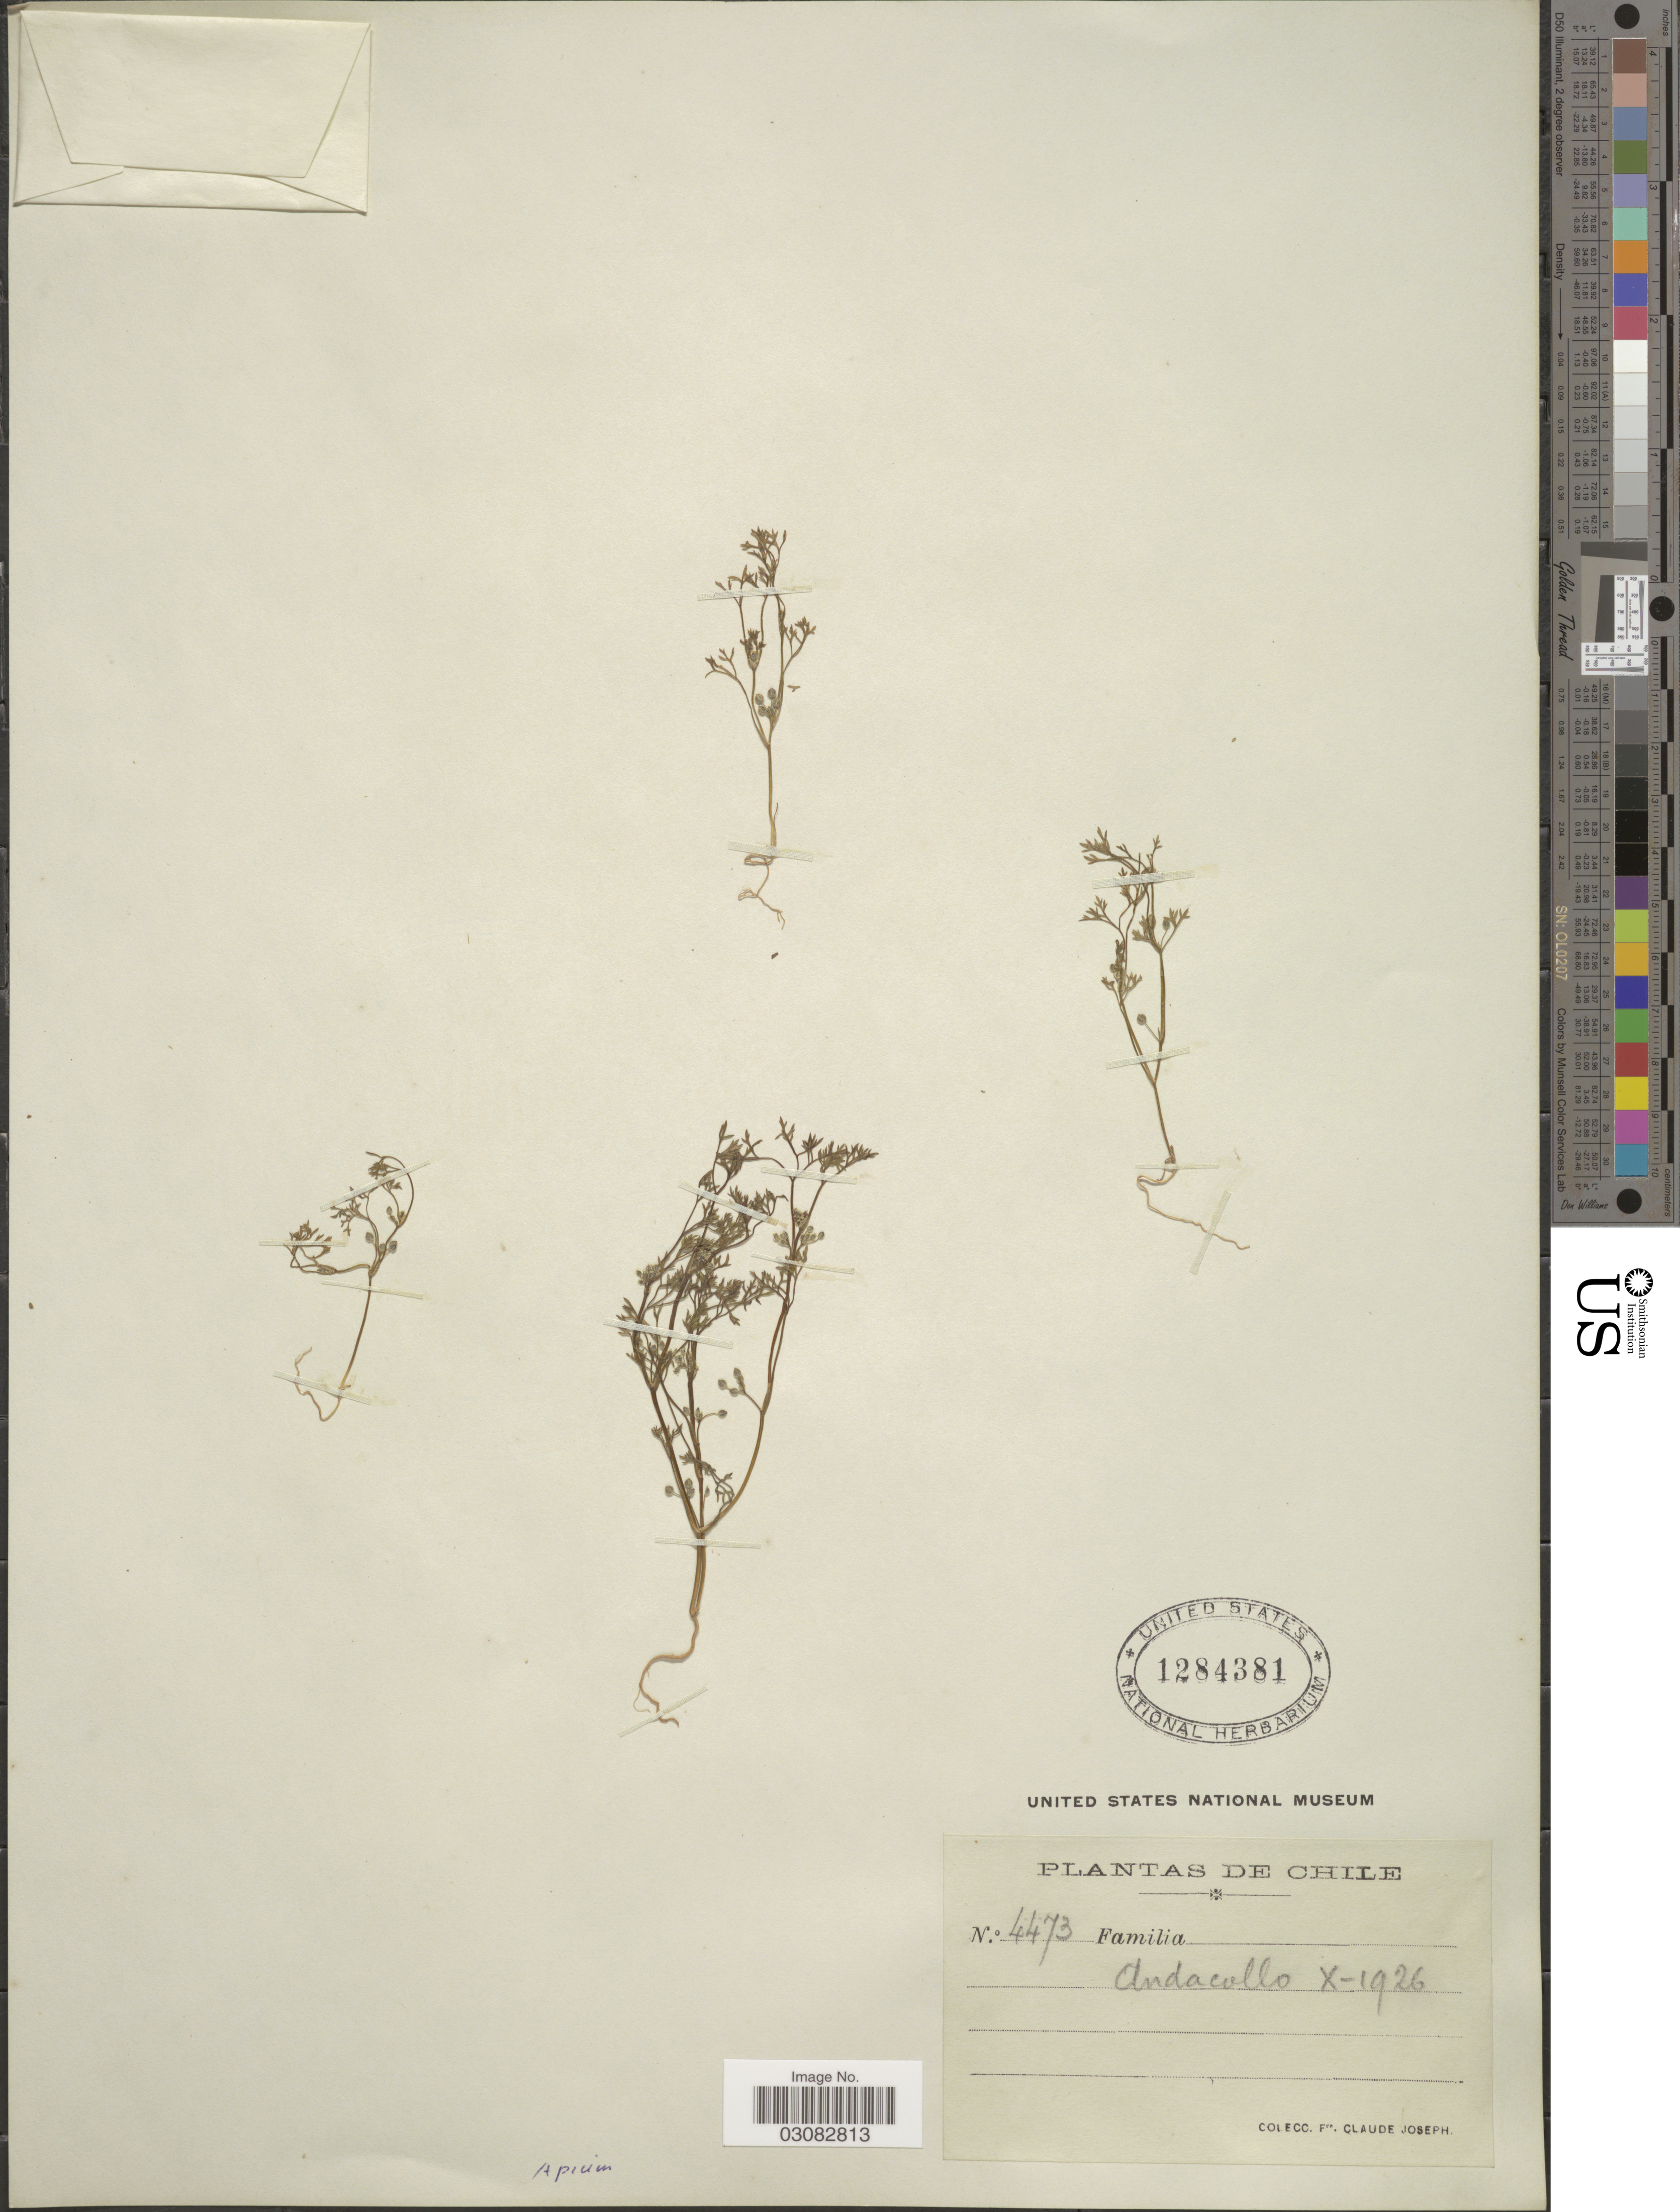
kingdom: Plantae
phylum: Tracheophyta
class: Magnoliopsida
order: Apiales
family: Apiaceae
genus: Apium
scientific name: Apium sp.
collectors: Bro. Claude-Joseph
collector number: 4473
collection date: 1926-10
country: Chile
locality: Andacollo.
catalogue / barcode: US 1284381